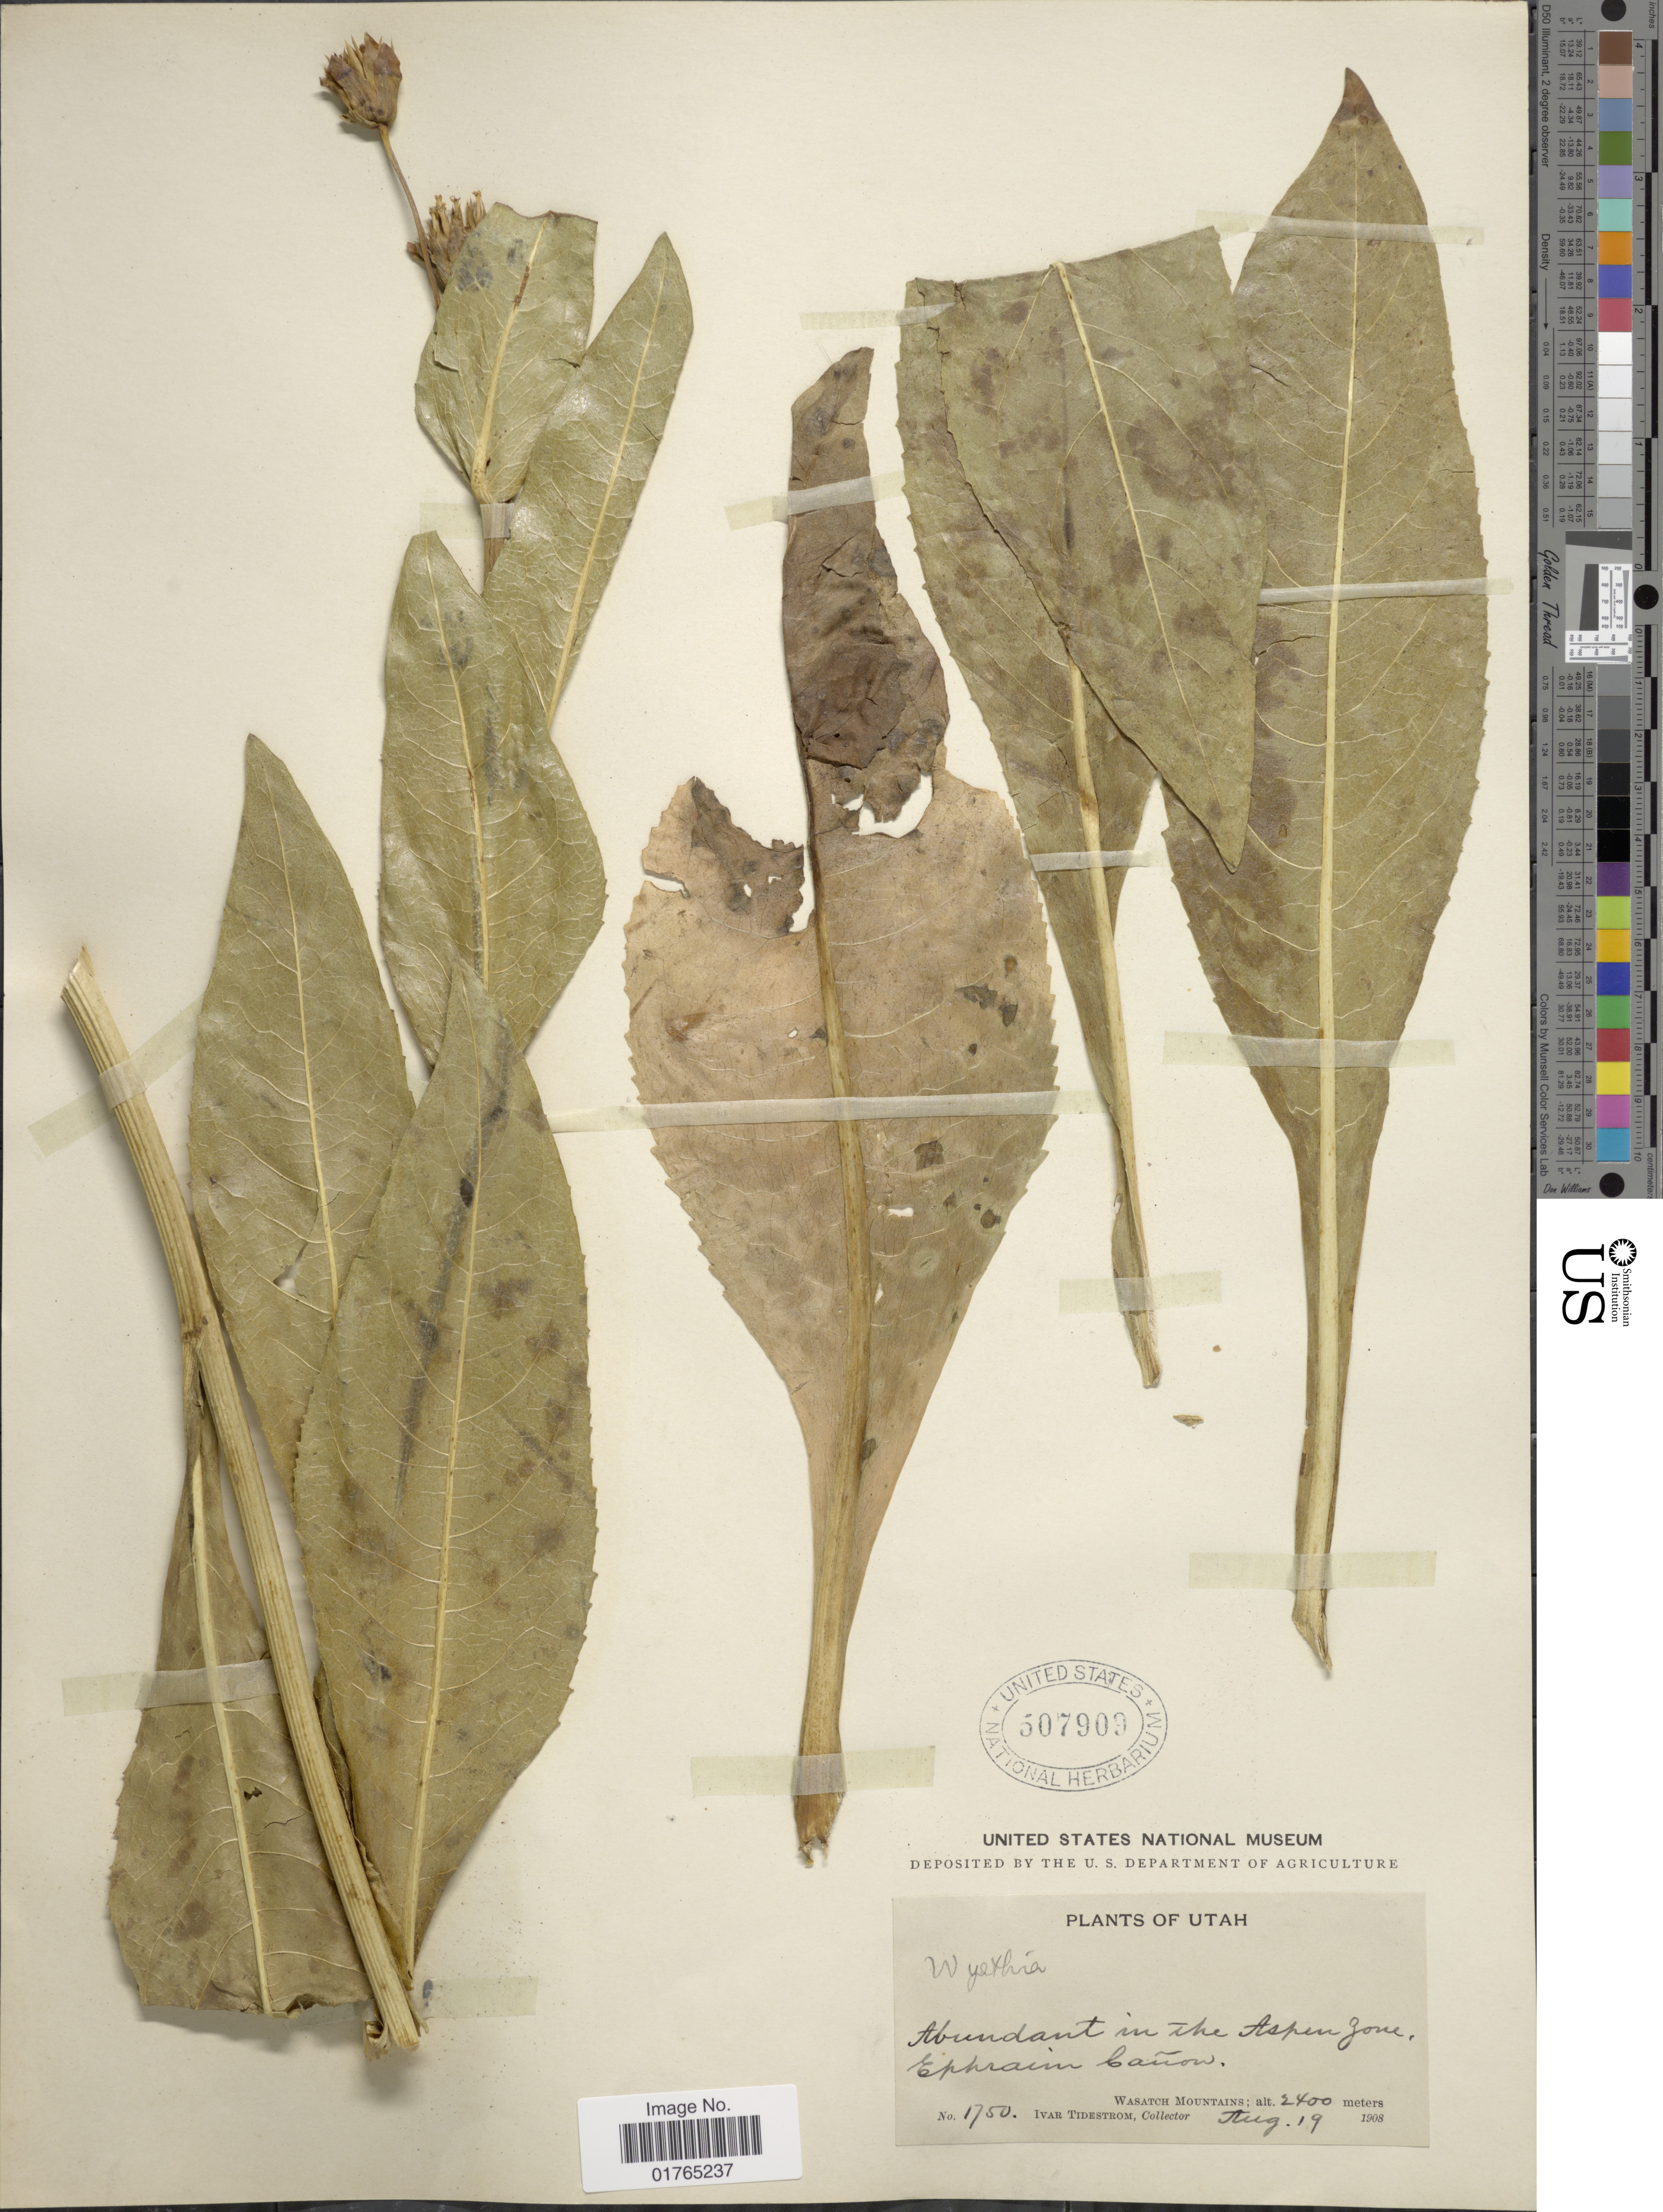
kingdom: Plantae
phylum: Tracheophyta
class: Magnoliopsida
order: Asterales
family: Asteraceae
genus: Wyethia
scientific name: Wyethia sp.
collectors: I. F. Tidestrom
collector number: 1750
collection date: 1908-08-19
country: United States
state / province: Utah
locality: Abundant in the Aspen Zone, Ephraim Cañon, Wasatch Mountains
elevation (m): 2400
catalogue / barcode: US 507909